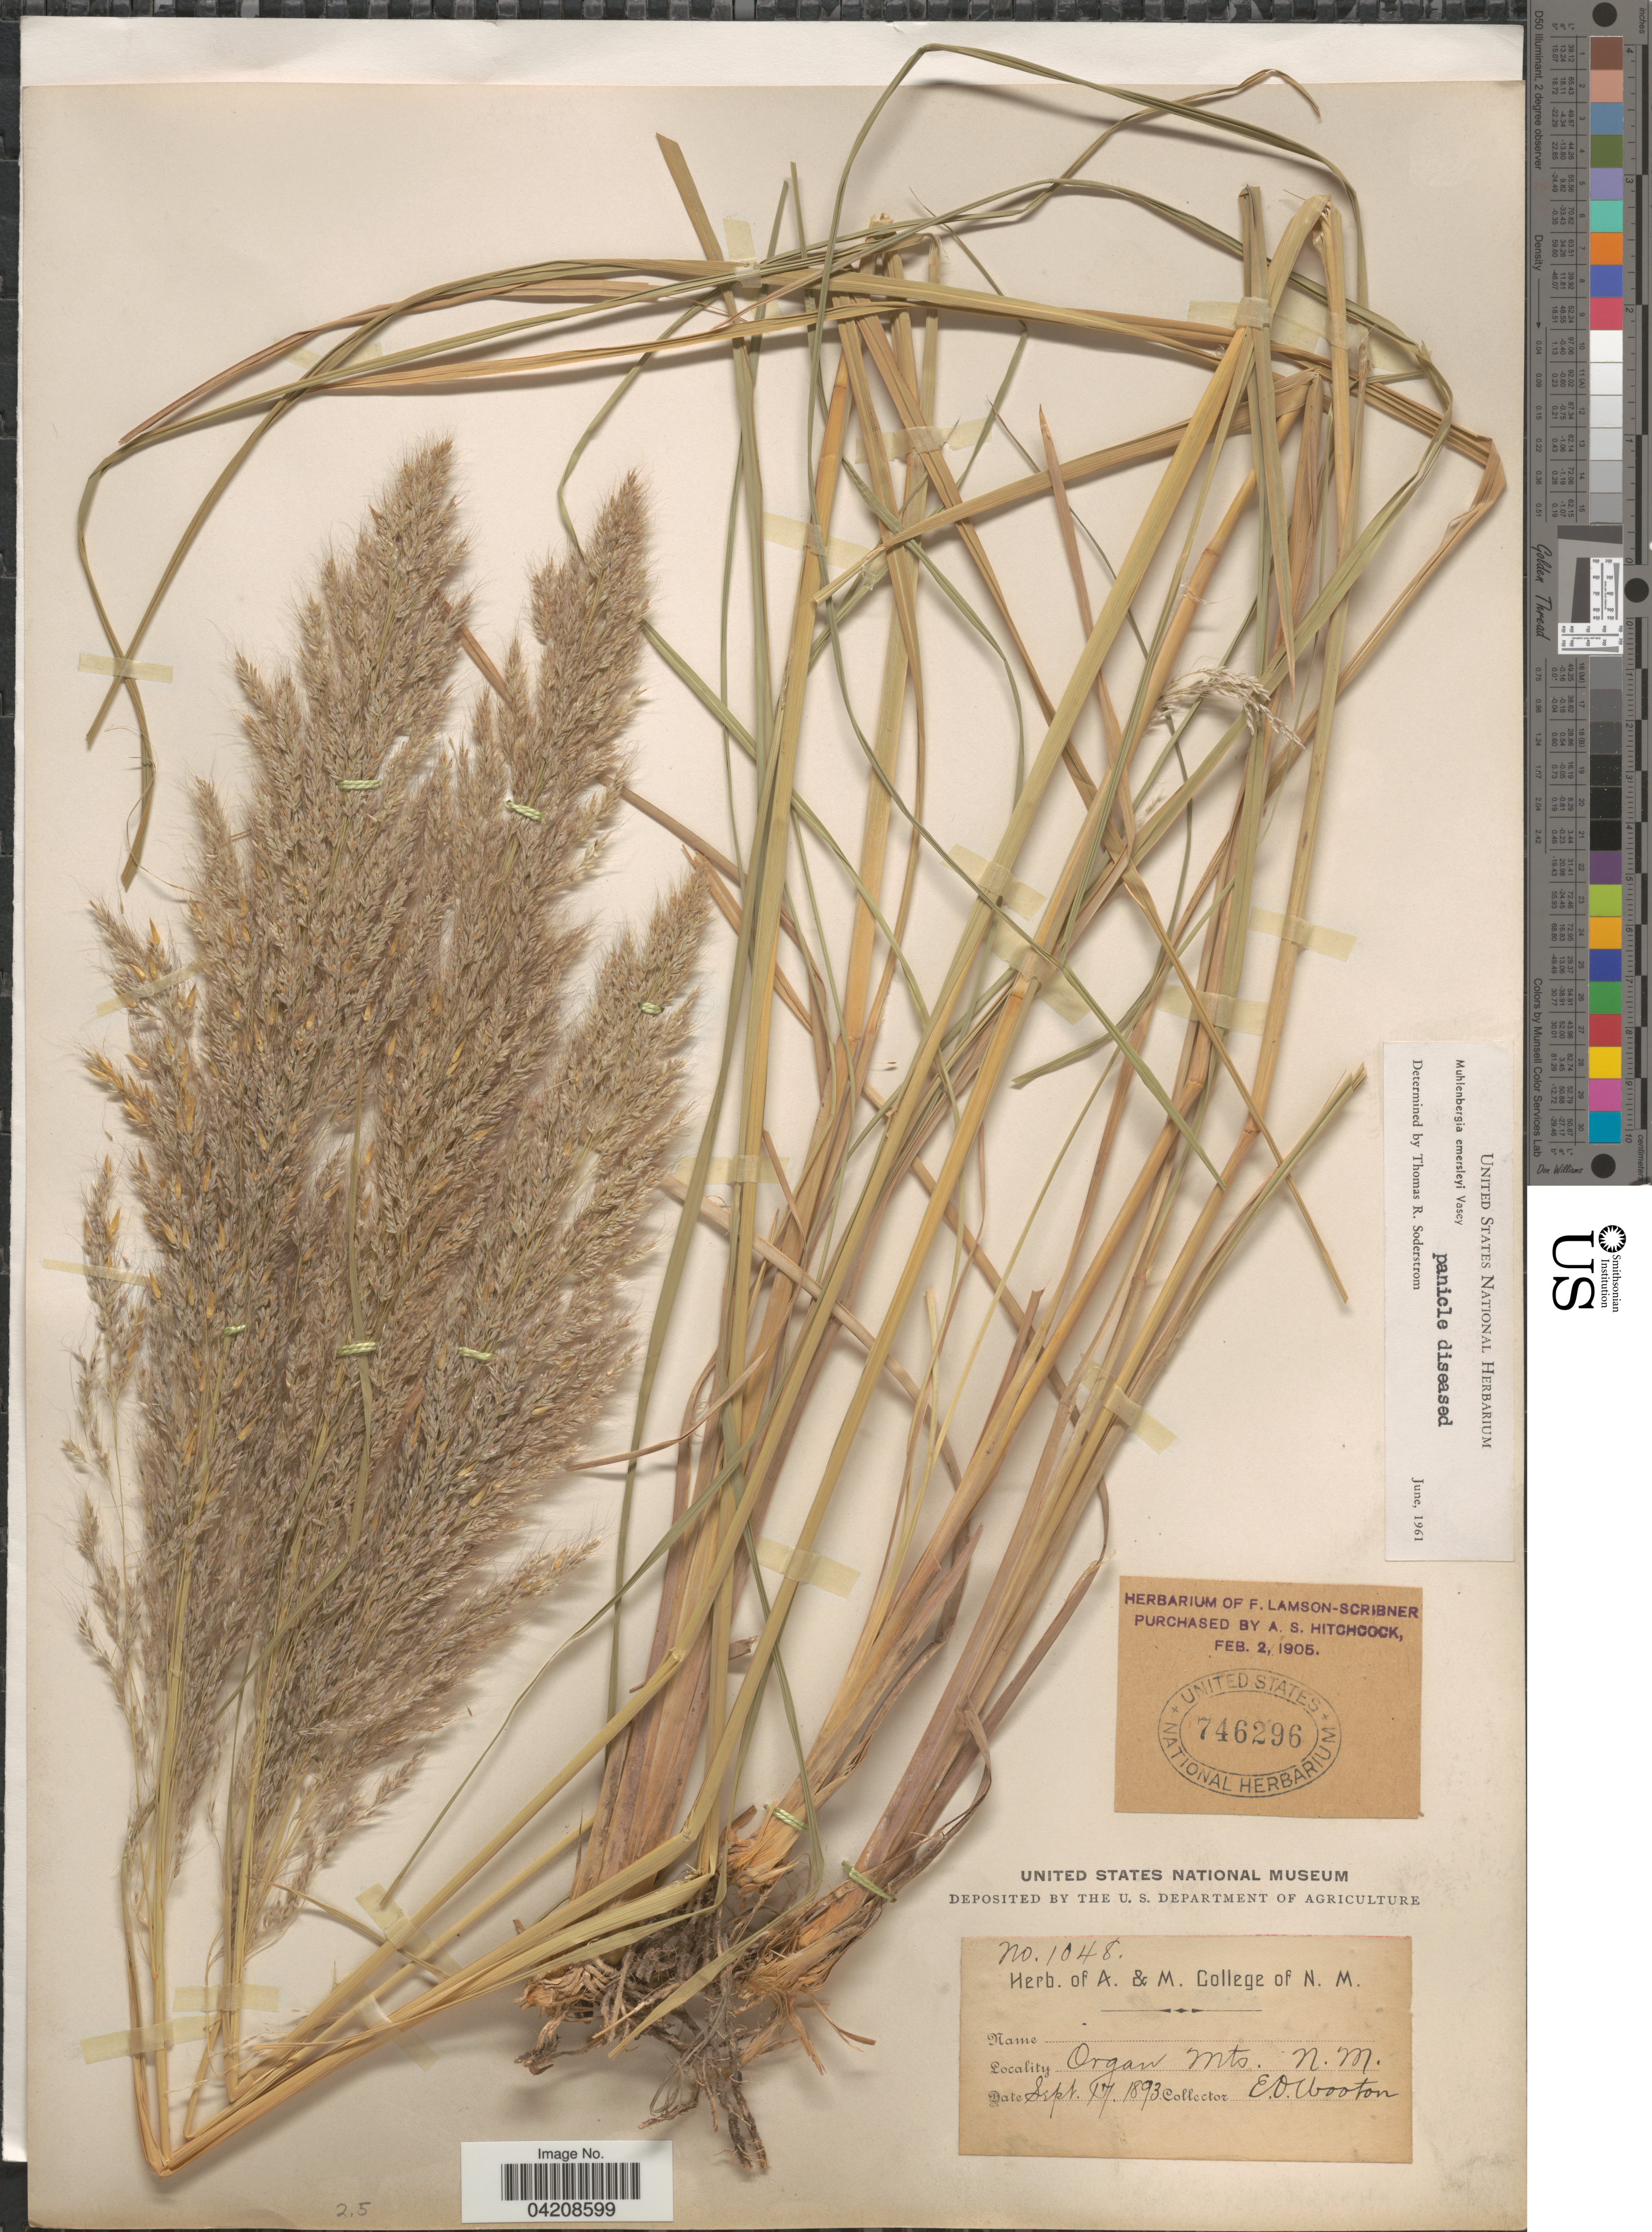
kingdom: Plantae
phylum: Tracheophyta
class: Liliopsida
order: Poales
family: Poaceae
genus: Muhlenbergia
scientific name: Muhlenbergia emersleyi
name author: Vasey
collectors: E. O. Wooton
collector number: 1048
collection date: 1893-09-17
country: United States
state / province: New Mexico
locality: Organ Mts.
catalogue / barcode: US 746296